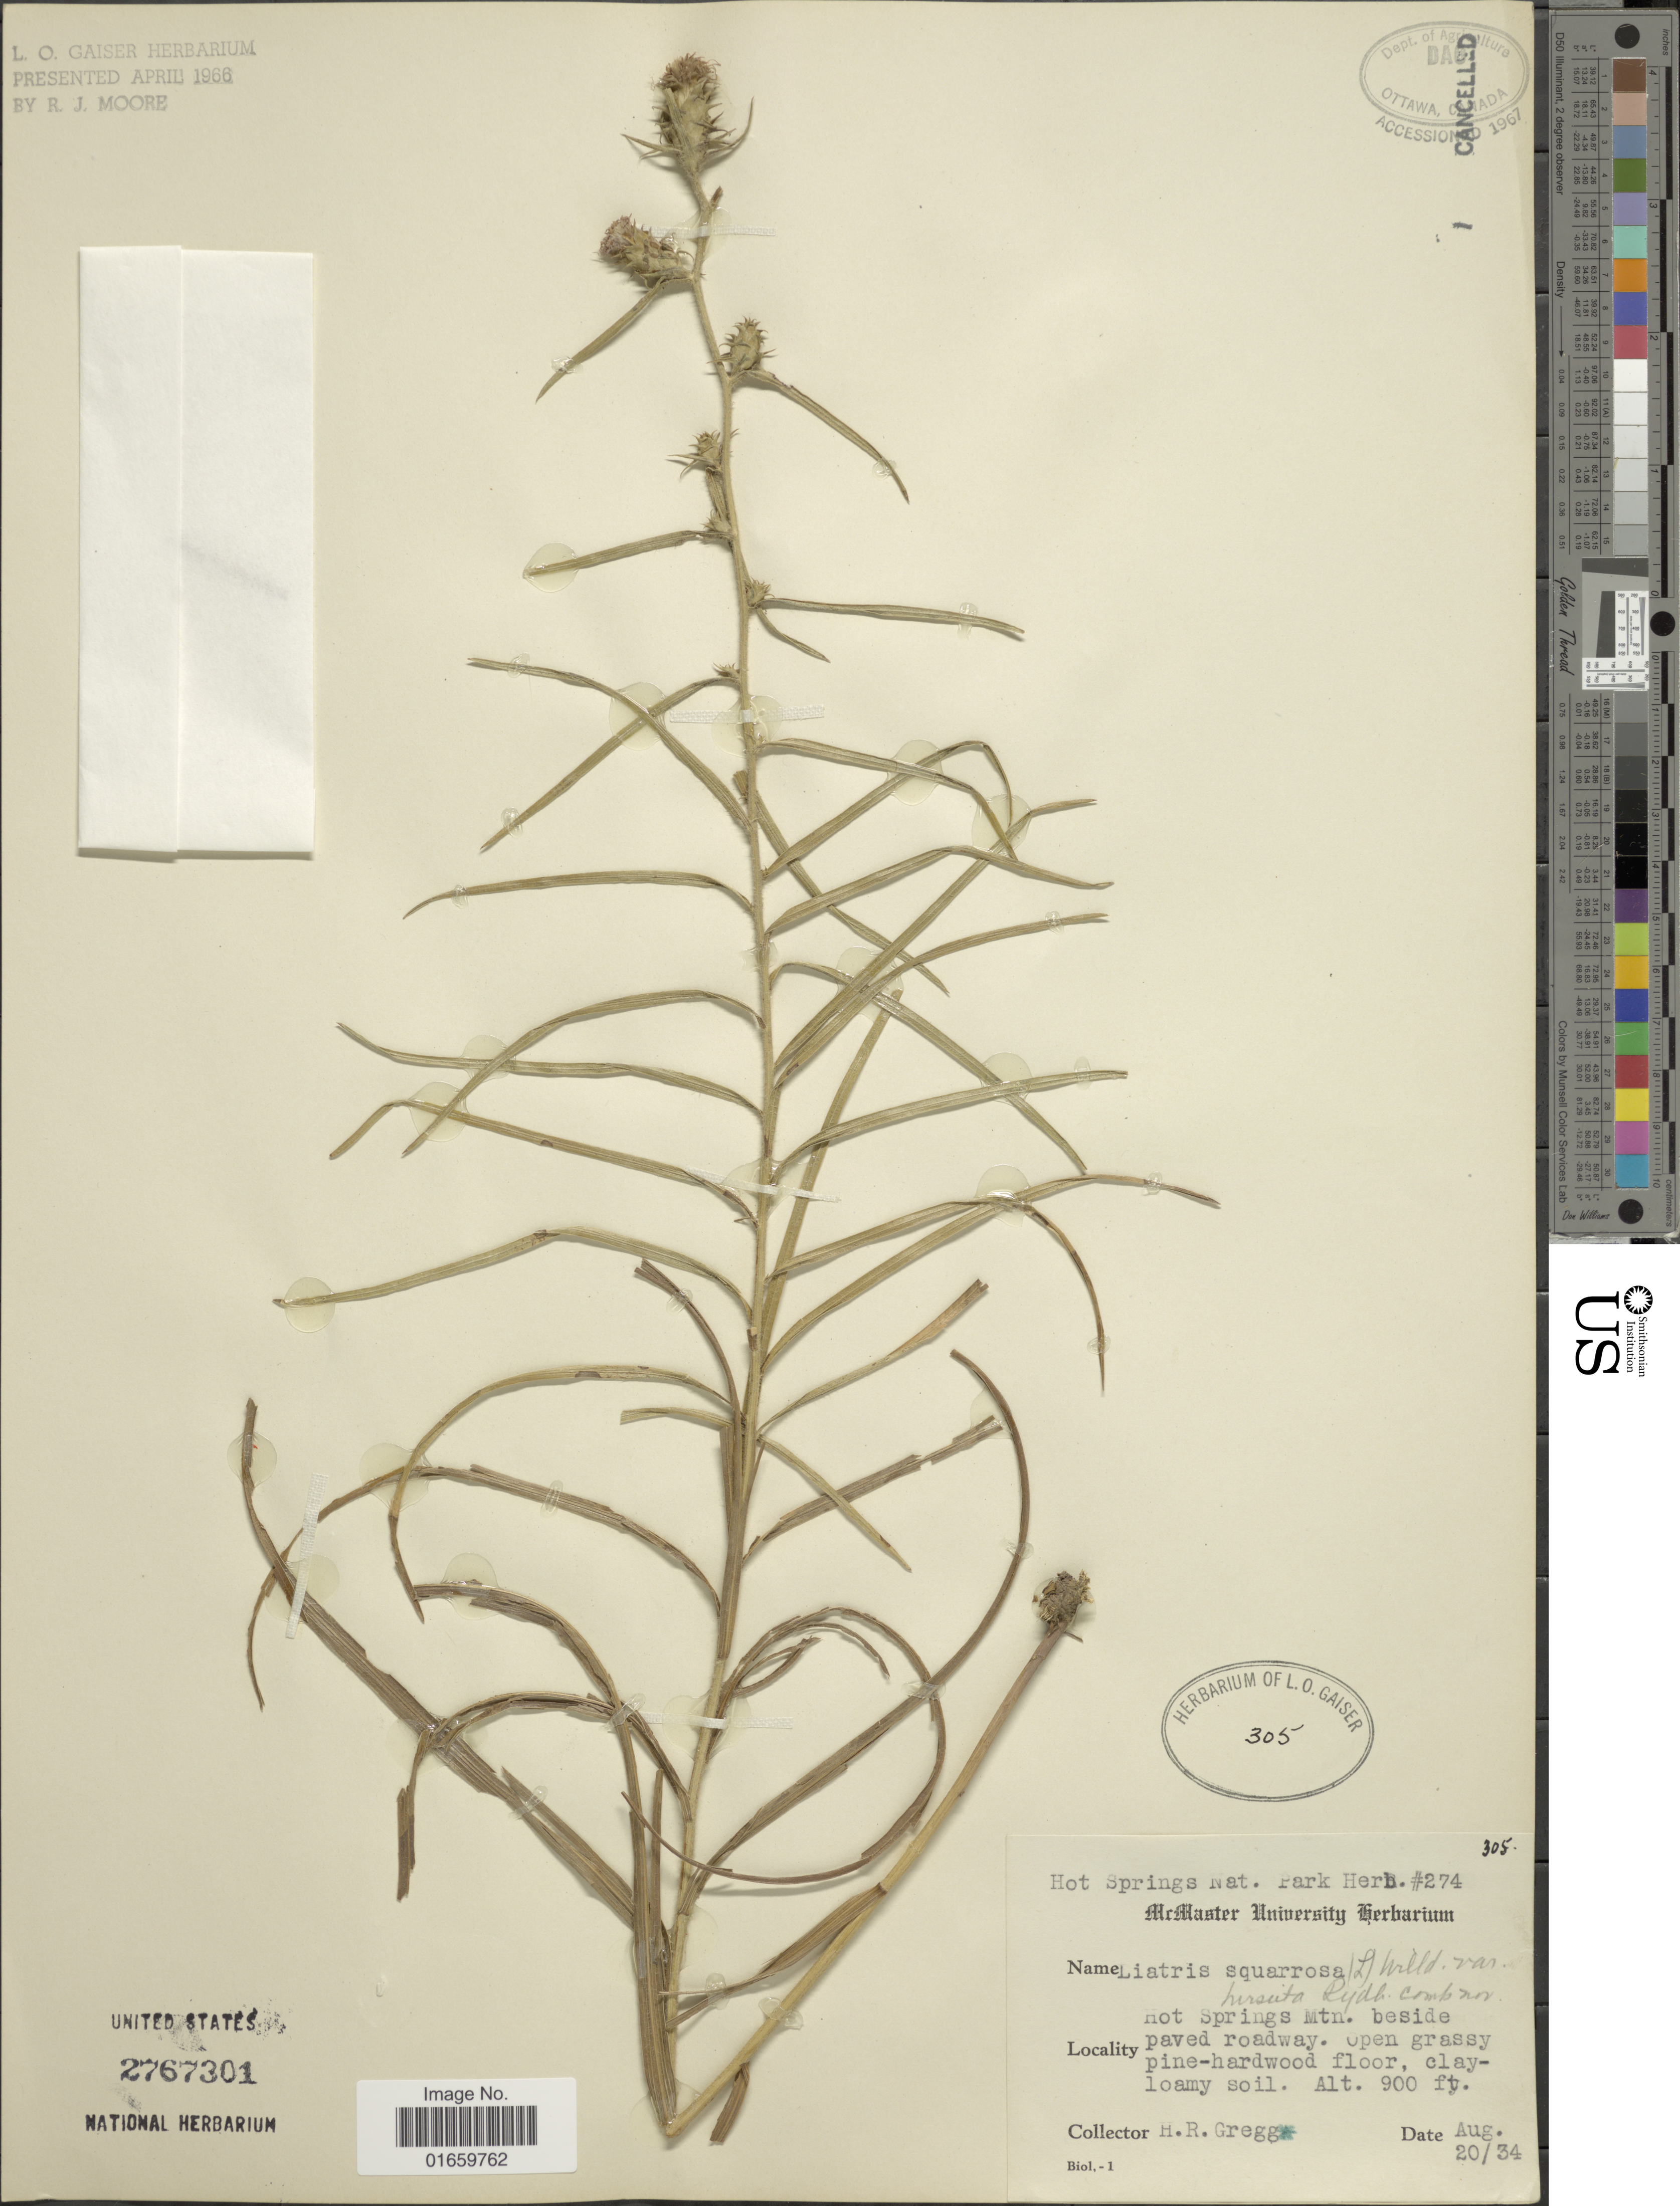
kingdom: Plantae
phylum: Tracheophyta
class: Magnoliopsida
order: Asterales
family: Asteraceae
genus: Liatris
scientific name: Liatris squarrosa var. hirsuta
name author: Rydb.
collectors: H. Gregg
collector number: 305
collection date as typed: Transcribed d/m/y: 20/8/34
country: United States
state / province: California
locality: Hot Springs Mtn., beside paved roadway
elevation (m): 274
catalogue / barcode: US 2767301